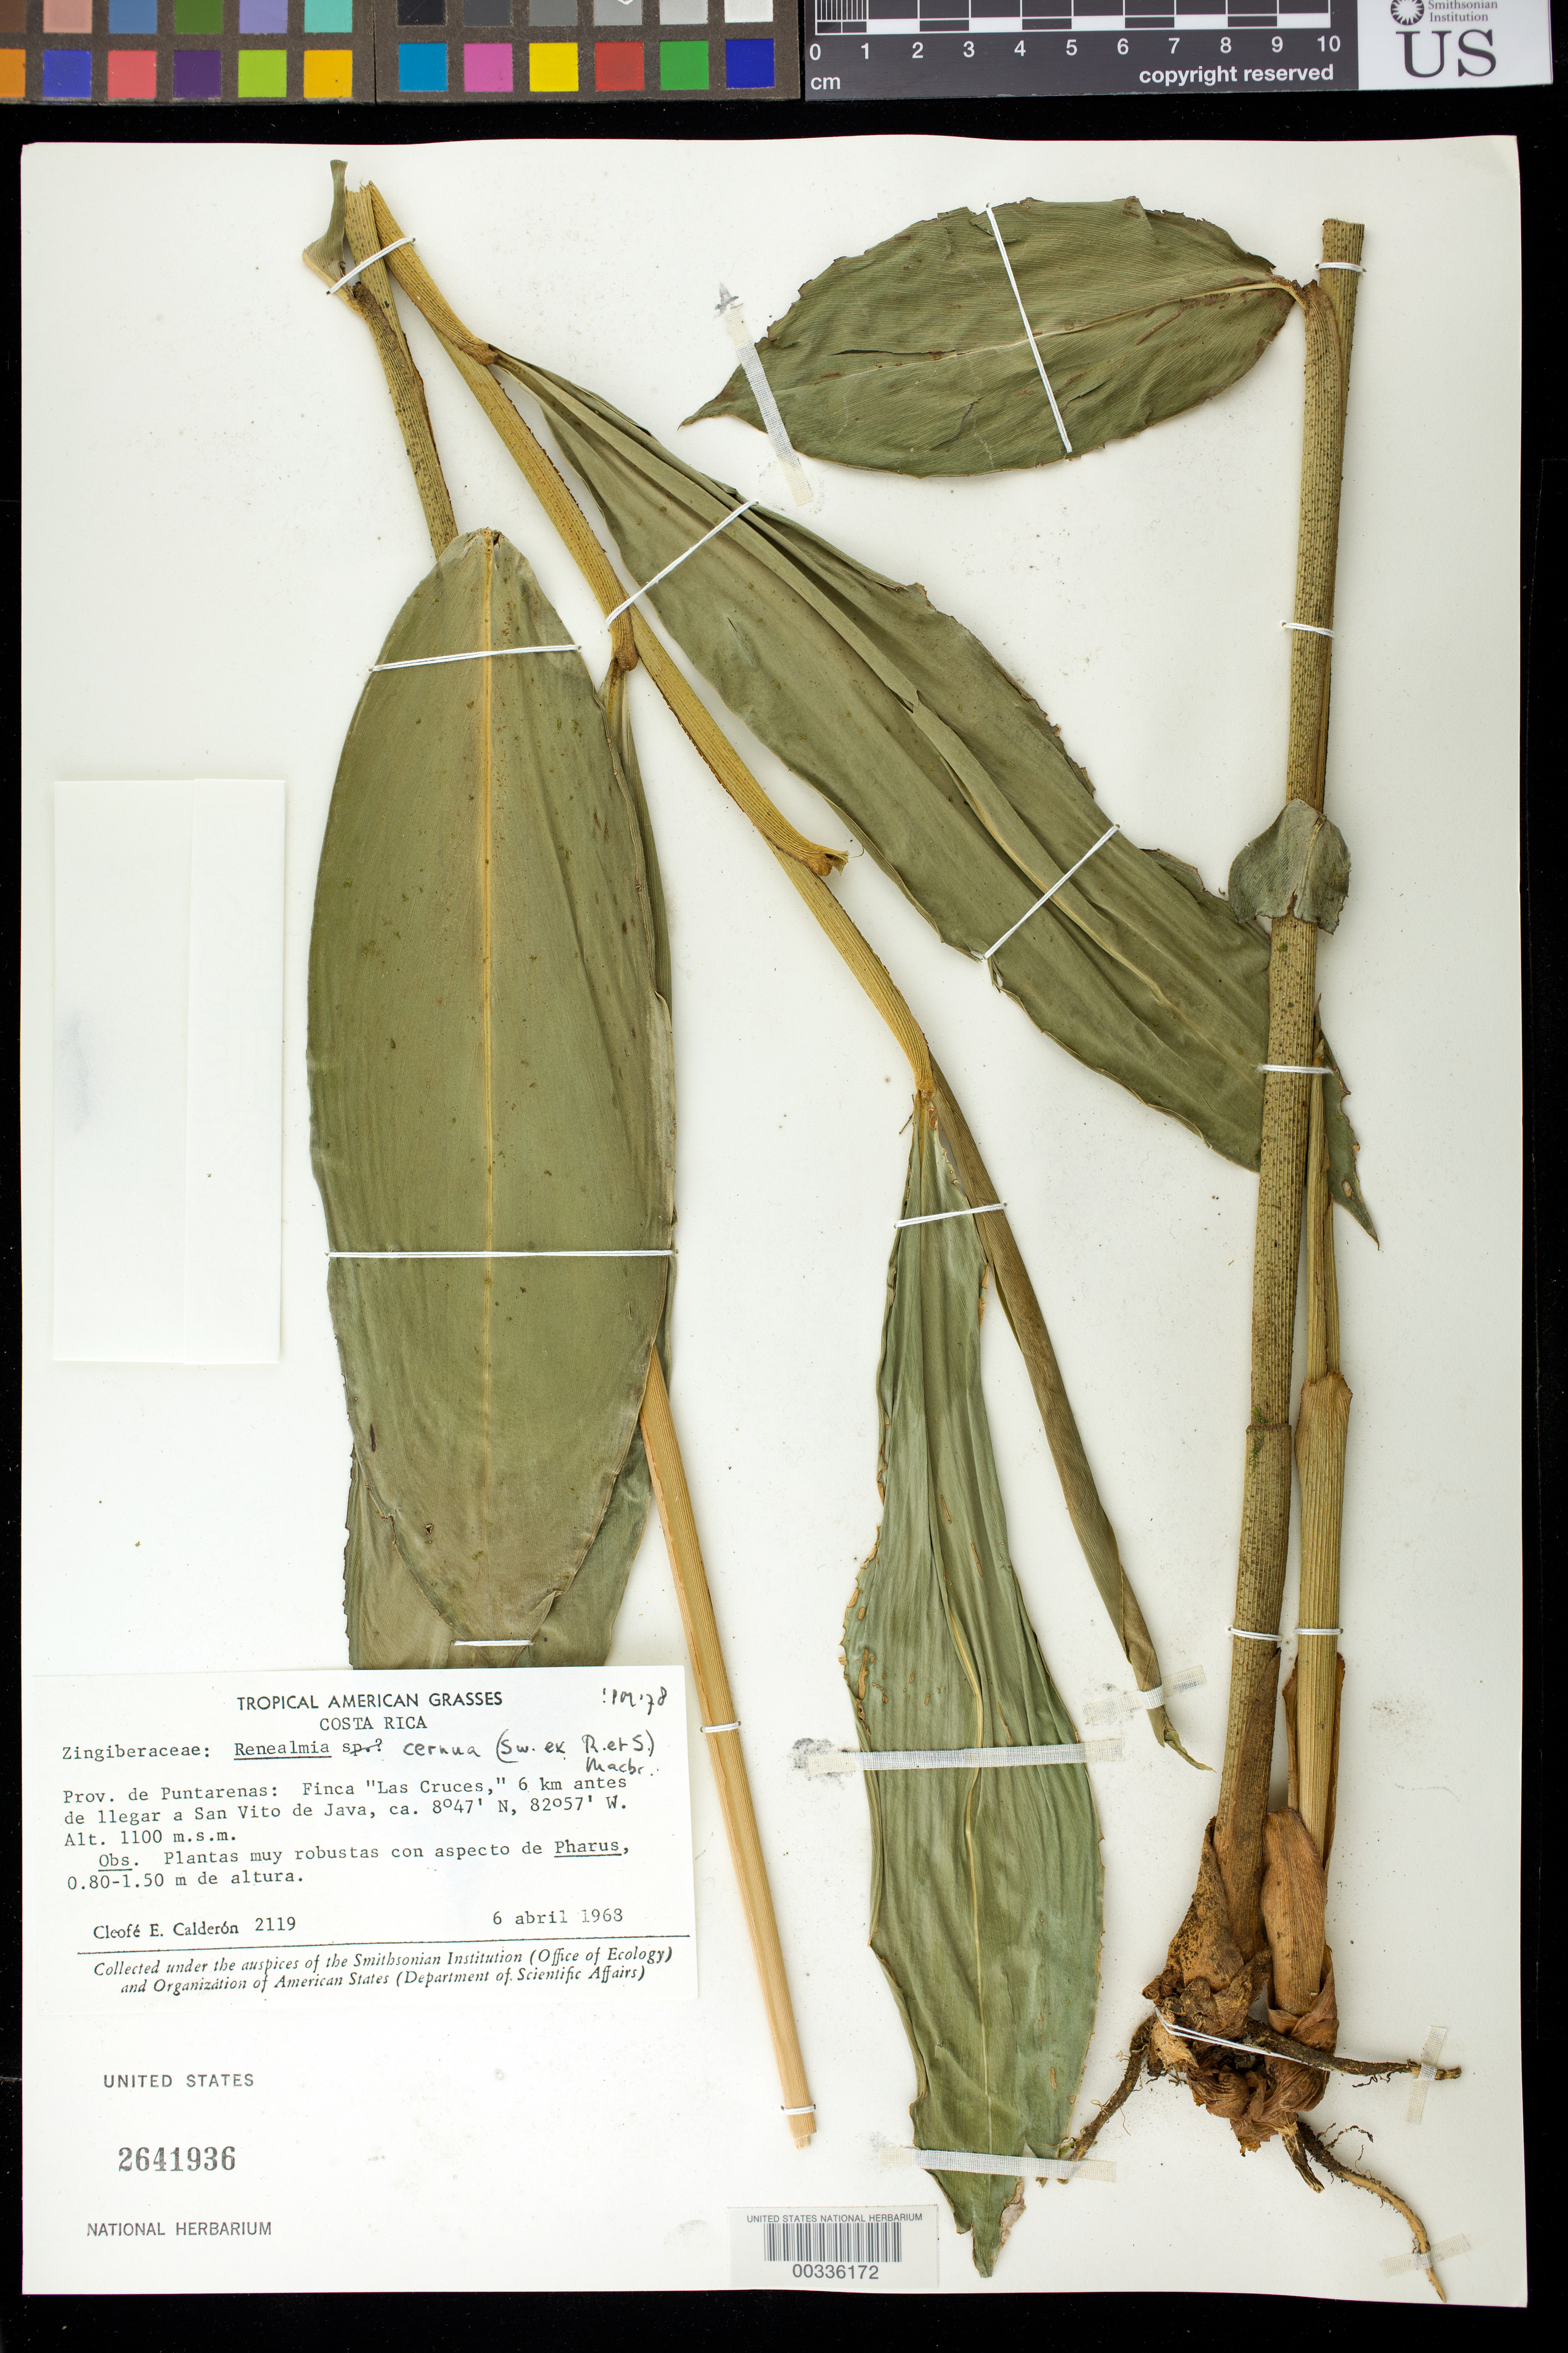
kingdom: Plantae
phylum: Tracheophyta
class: Liliopsida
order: Zingiberales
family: Zingiberaceae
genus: Renealmia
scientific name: Renealmia cernua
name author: (Sw. ex Roem. & Schult.) J.F. Macbr.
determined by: Maas, Paul J. M.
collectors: C. E. Calderón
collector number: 2119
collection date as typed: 06 Apr 1968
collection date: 1968-04-06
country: Costa Rica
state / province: Puntarenas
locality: Finca "las cruces," 6 km antes de llegar a san vito de java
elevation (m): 1100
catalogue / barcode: US 2641936